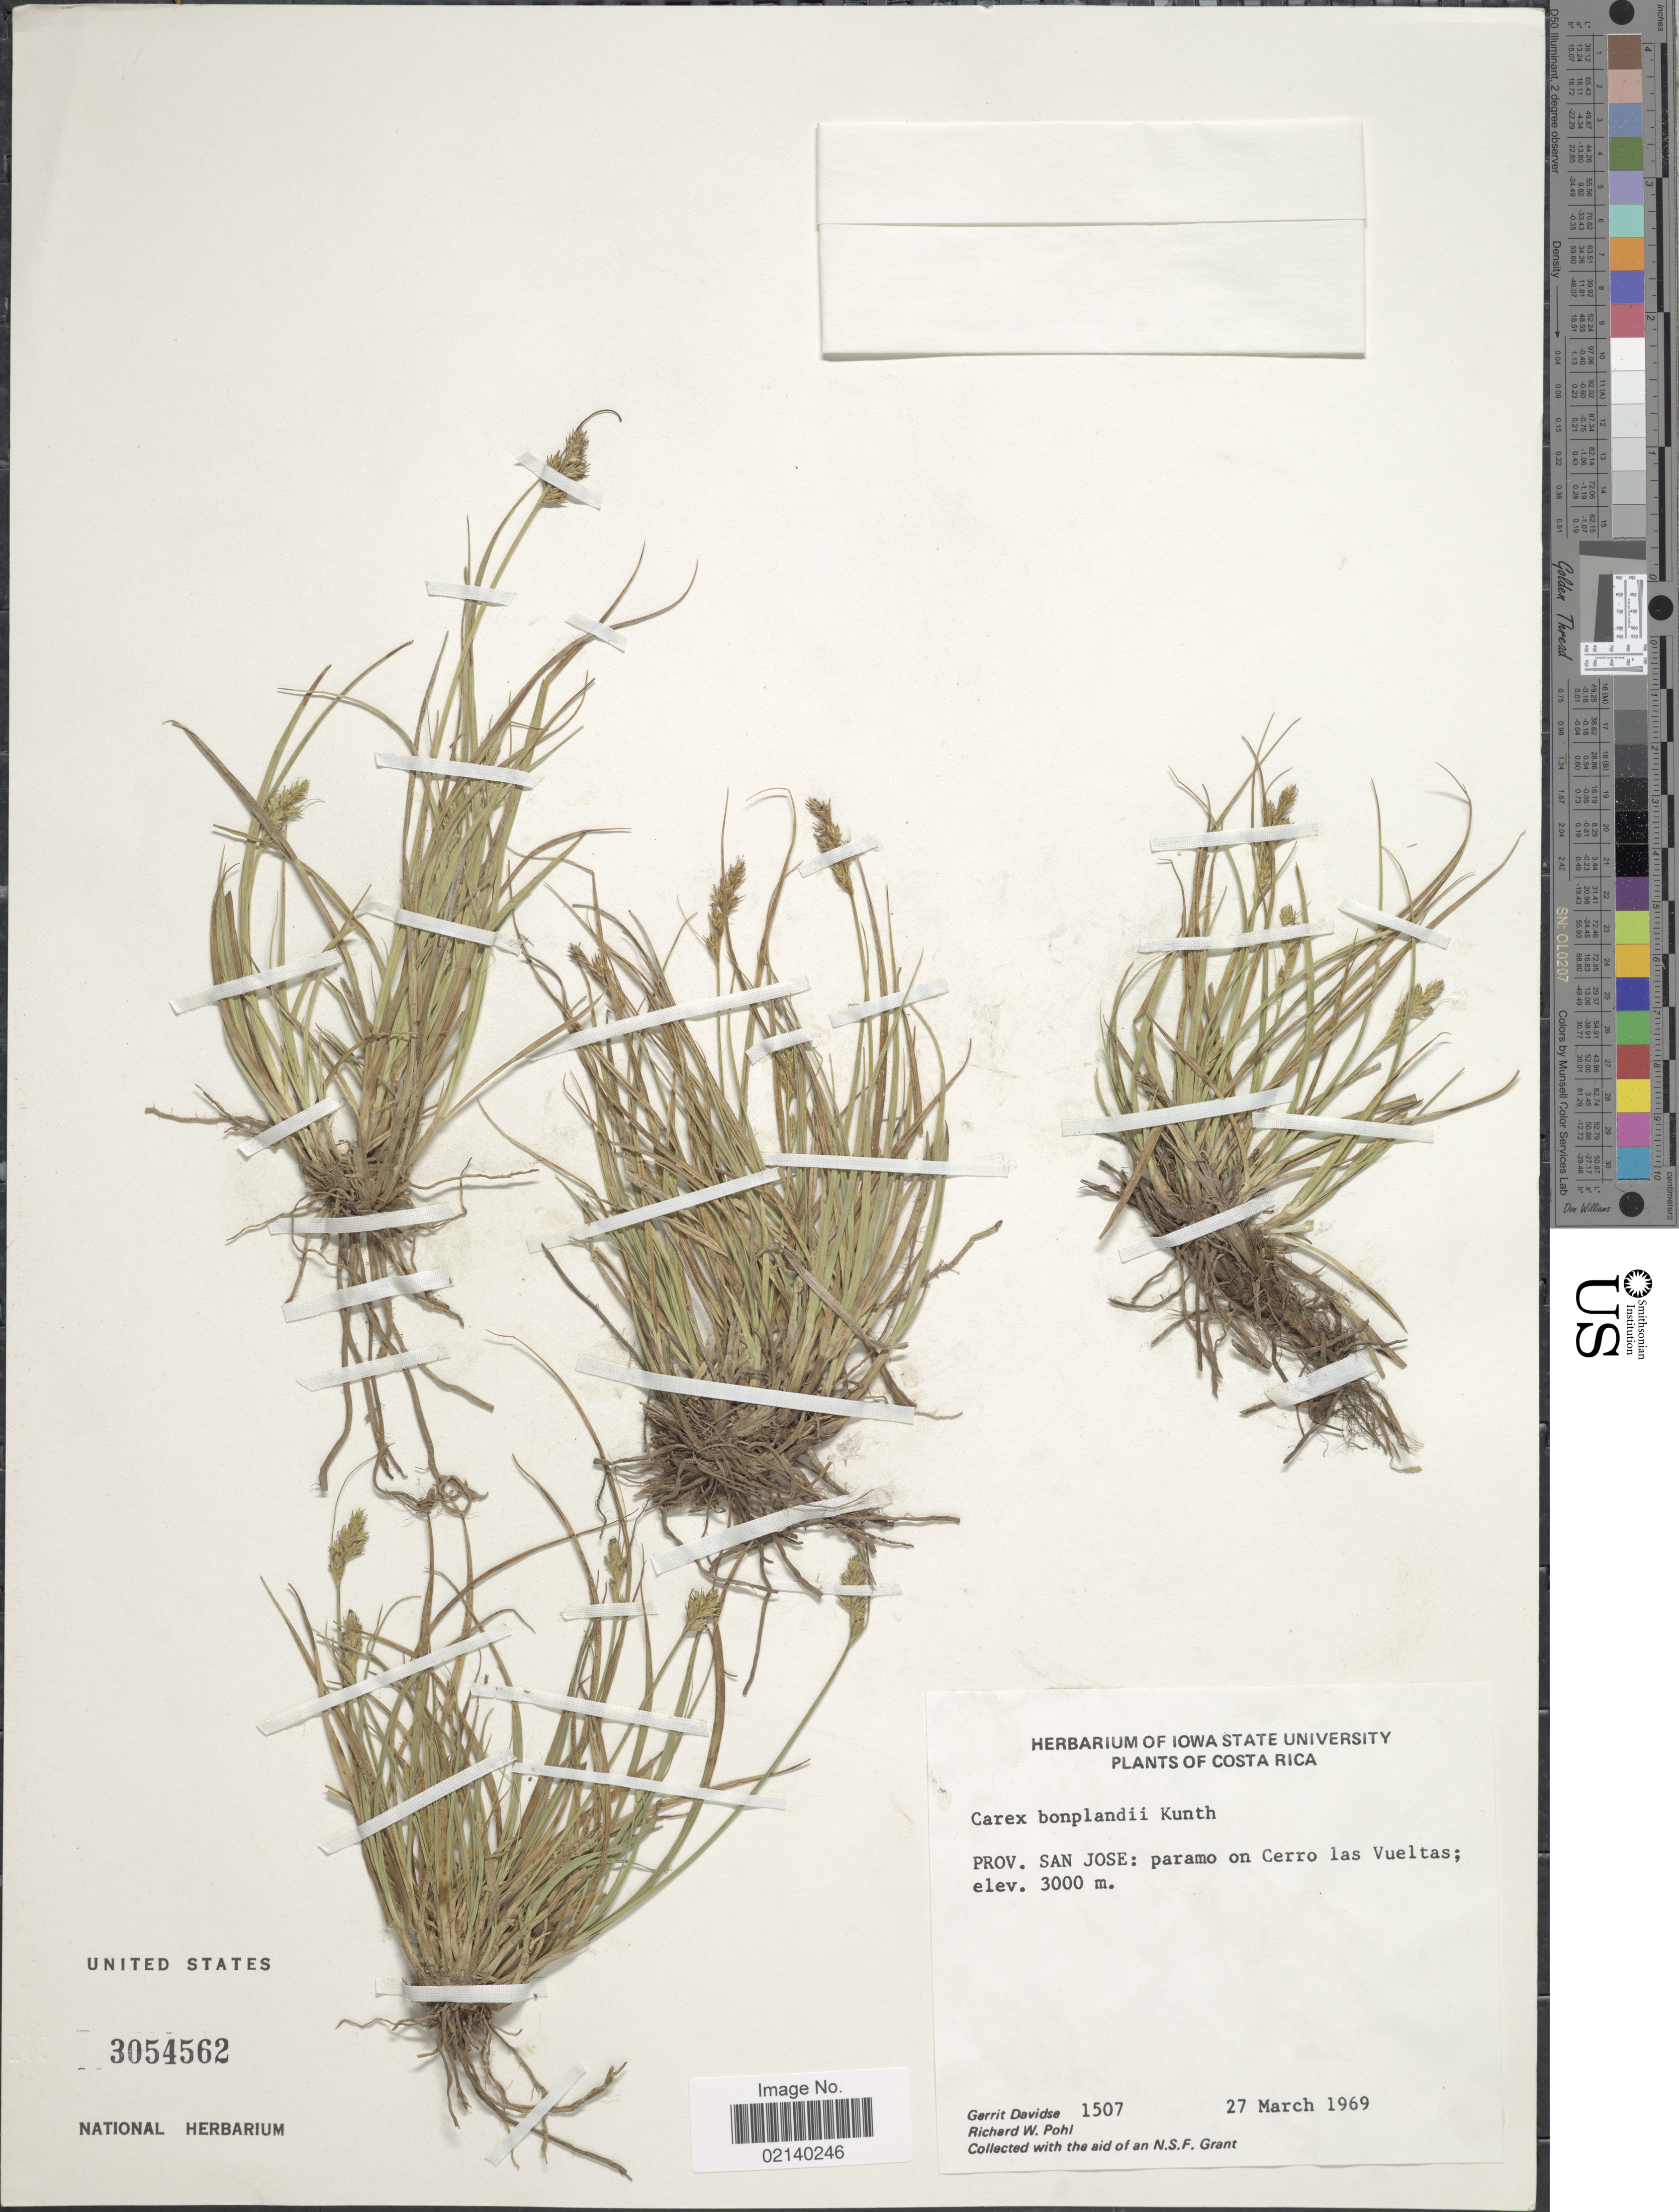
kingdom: Plantae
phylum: Tracheophyta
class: Liliopsida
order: Poales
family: Cyperaceae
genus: Carex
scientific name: Carex bonplandii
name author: Kunth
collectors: G. Davidse & R. W. Pohl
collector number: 1507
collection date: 1969-03-27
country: Costa Rica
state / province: San José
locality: Prov. San Jose: paramo on Cerro las Vueltas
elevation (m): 3000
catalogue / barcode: US 3054652